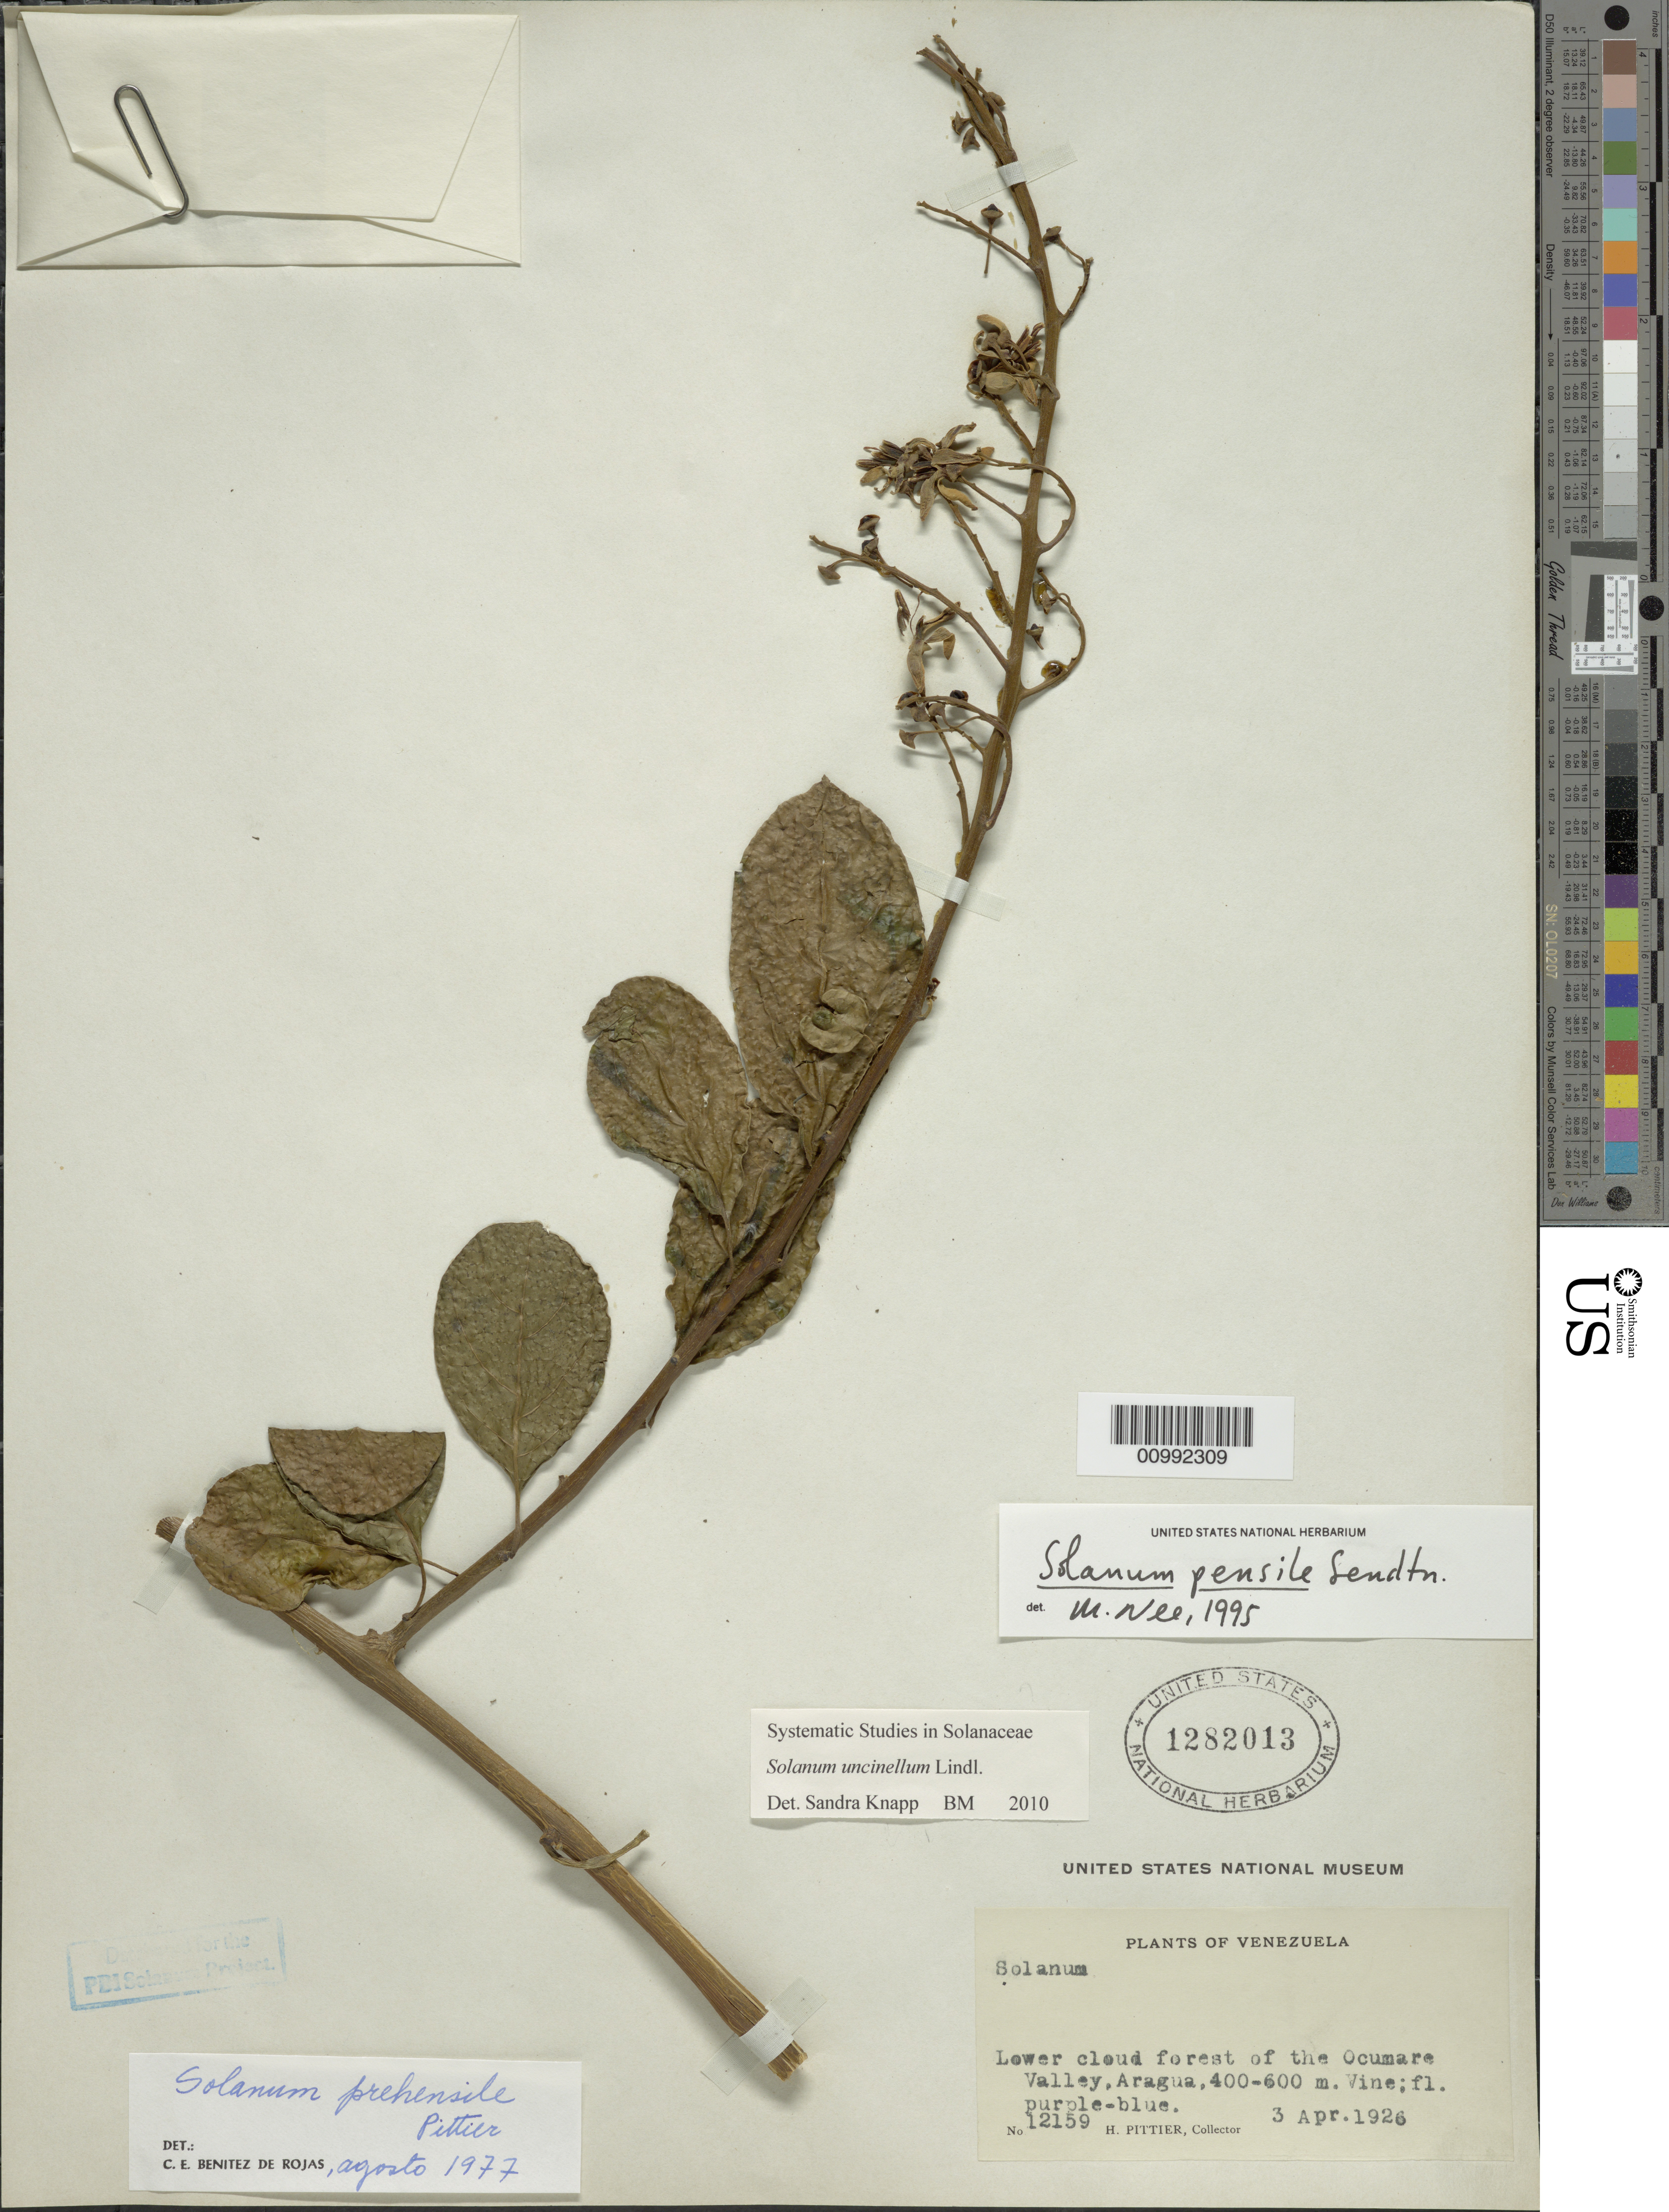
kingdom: Plantae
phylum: Tracheophyta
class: Magnoliopsida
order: Solanales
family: Solanaceae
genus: Solanum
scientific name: Solanum uncinellum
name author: Lindl.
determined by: Knapp, S. D.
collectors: H. F. Pittier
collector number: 12159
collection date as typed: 3 Apr 1926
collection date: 1926-04-03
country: Venezuela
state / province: Aragua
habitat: lower cloud forest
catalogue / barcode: US 1282013